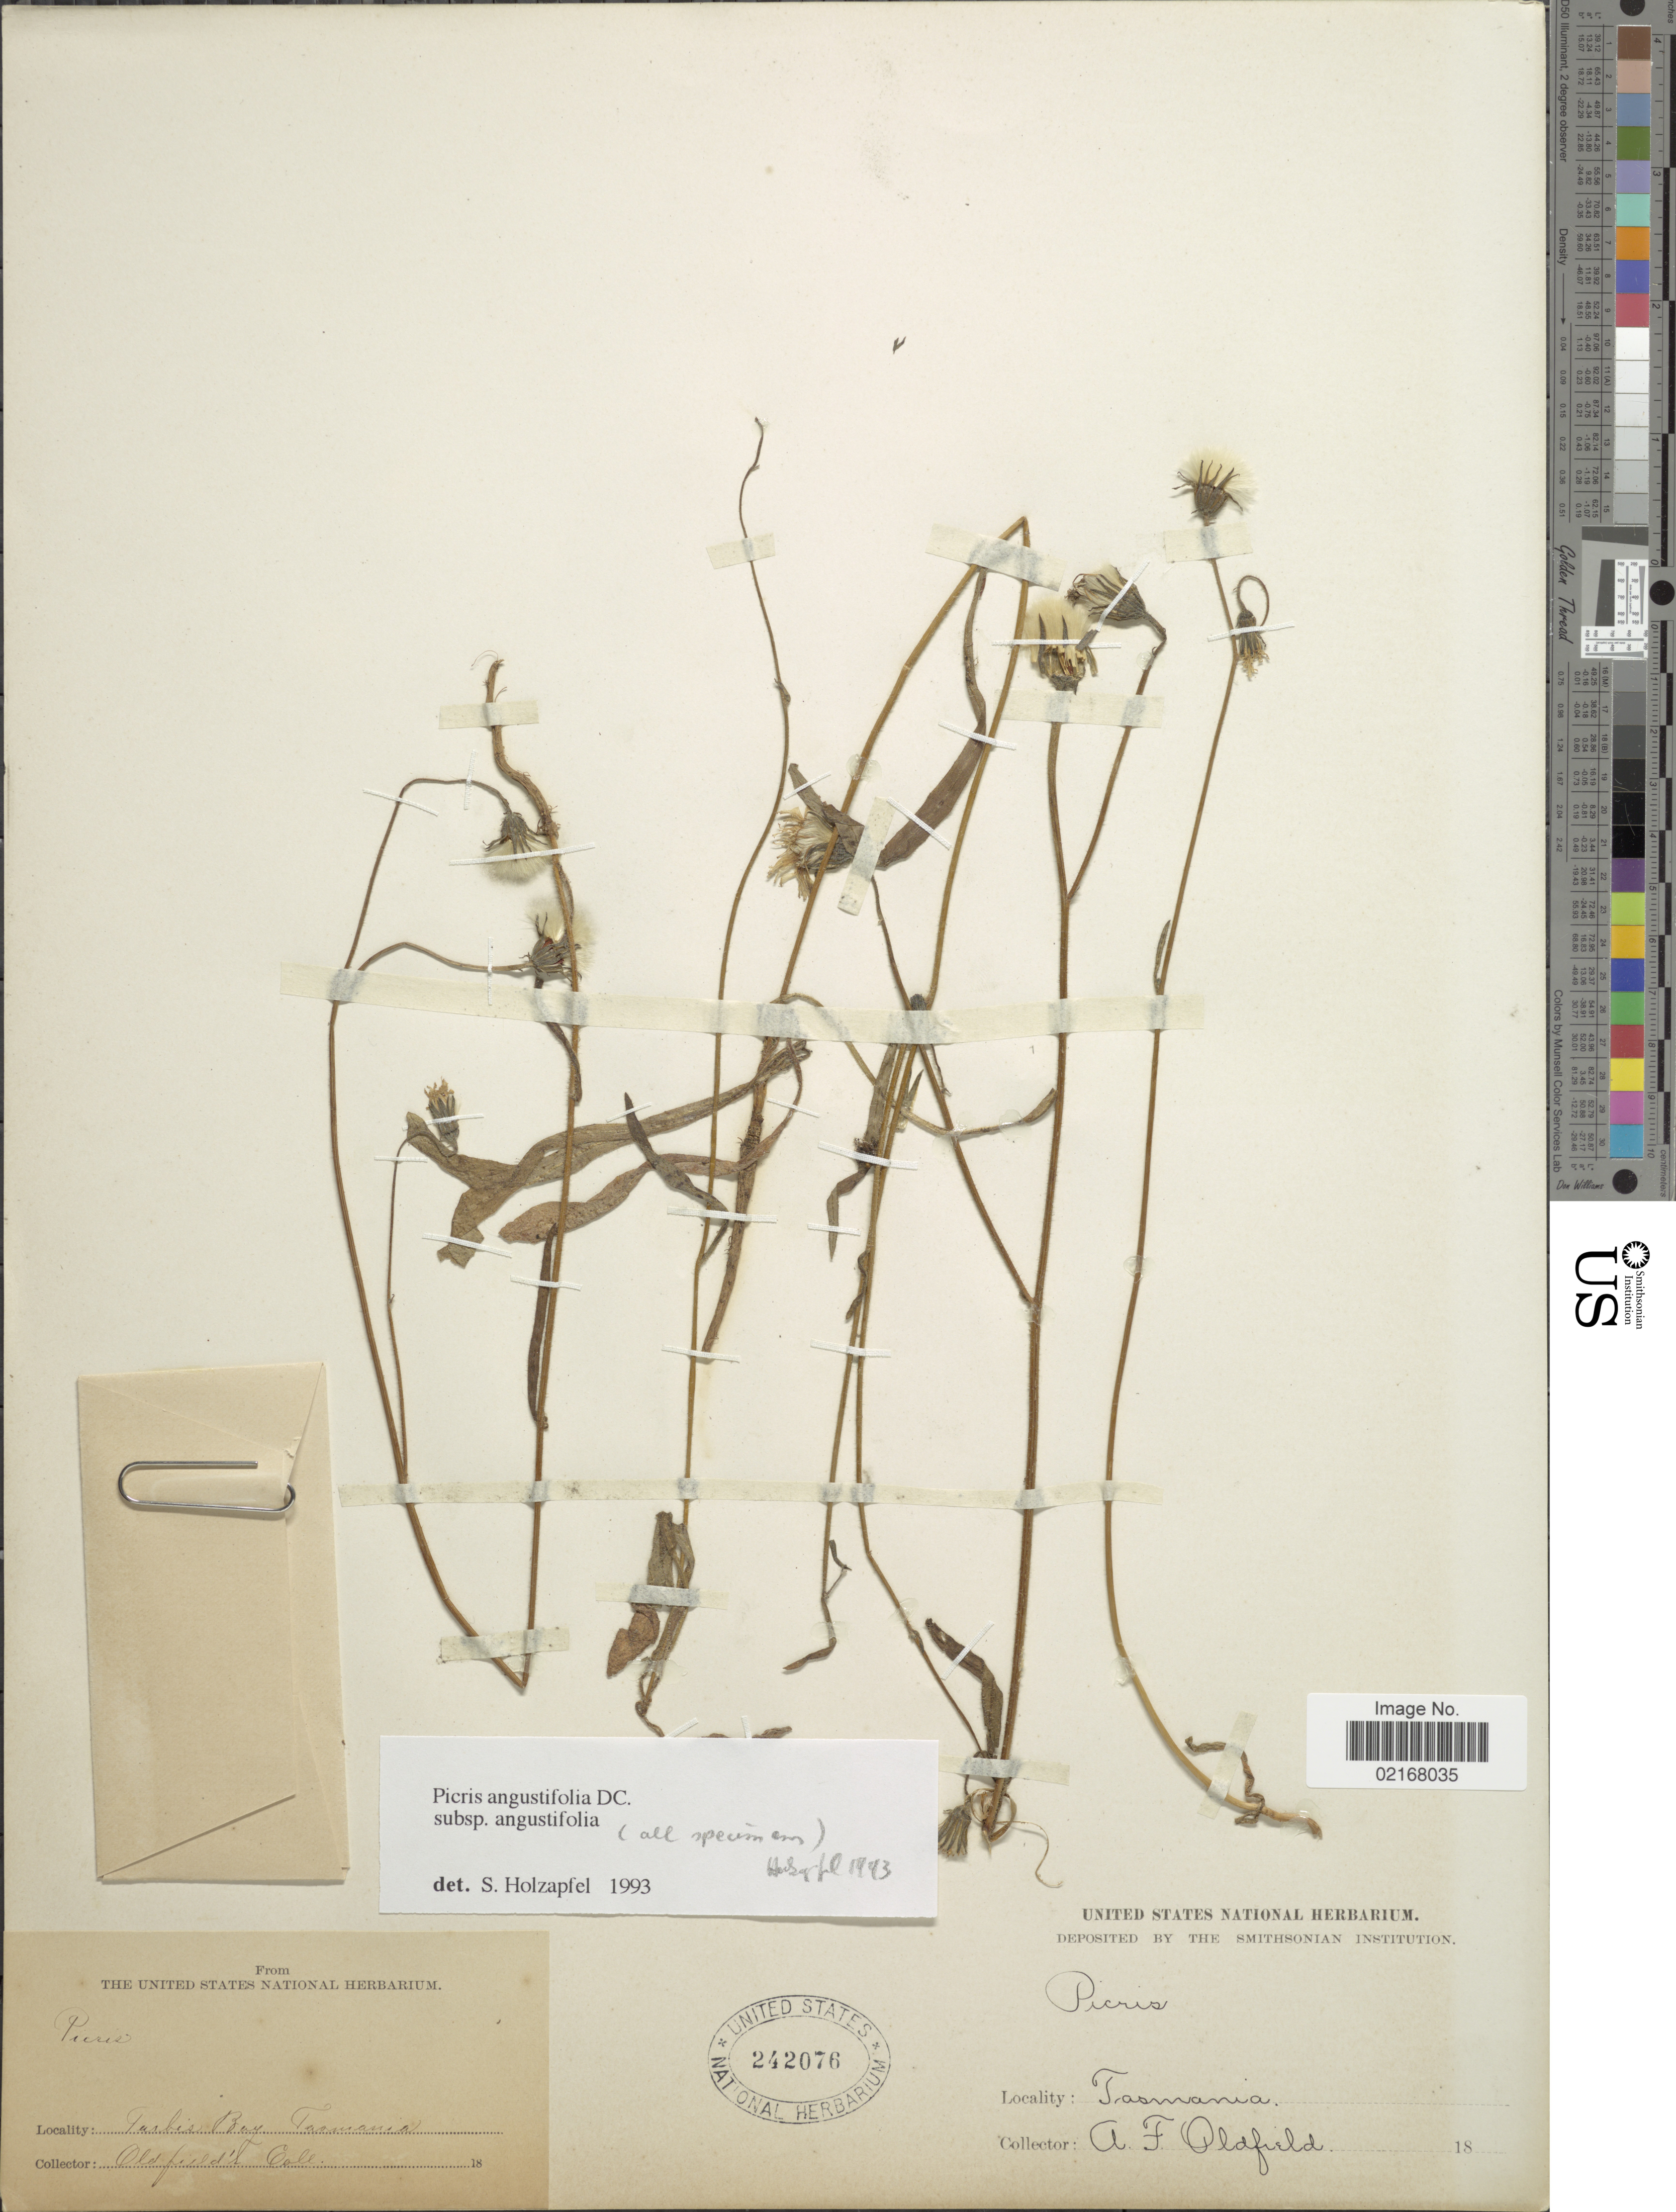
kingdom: Plantae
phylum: Tracheophyta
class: Magnoliopsida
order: Asterales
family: Asteraceae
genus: Picris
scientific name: Picris angustifolia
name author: DC.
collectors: A. Oldfield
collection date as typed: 18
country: Australia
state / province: Tasmania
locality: Furbis Bay, Tasmania. [interpreted]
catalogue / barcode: US 242076